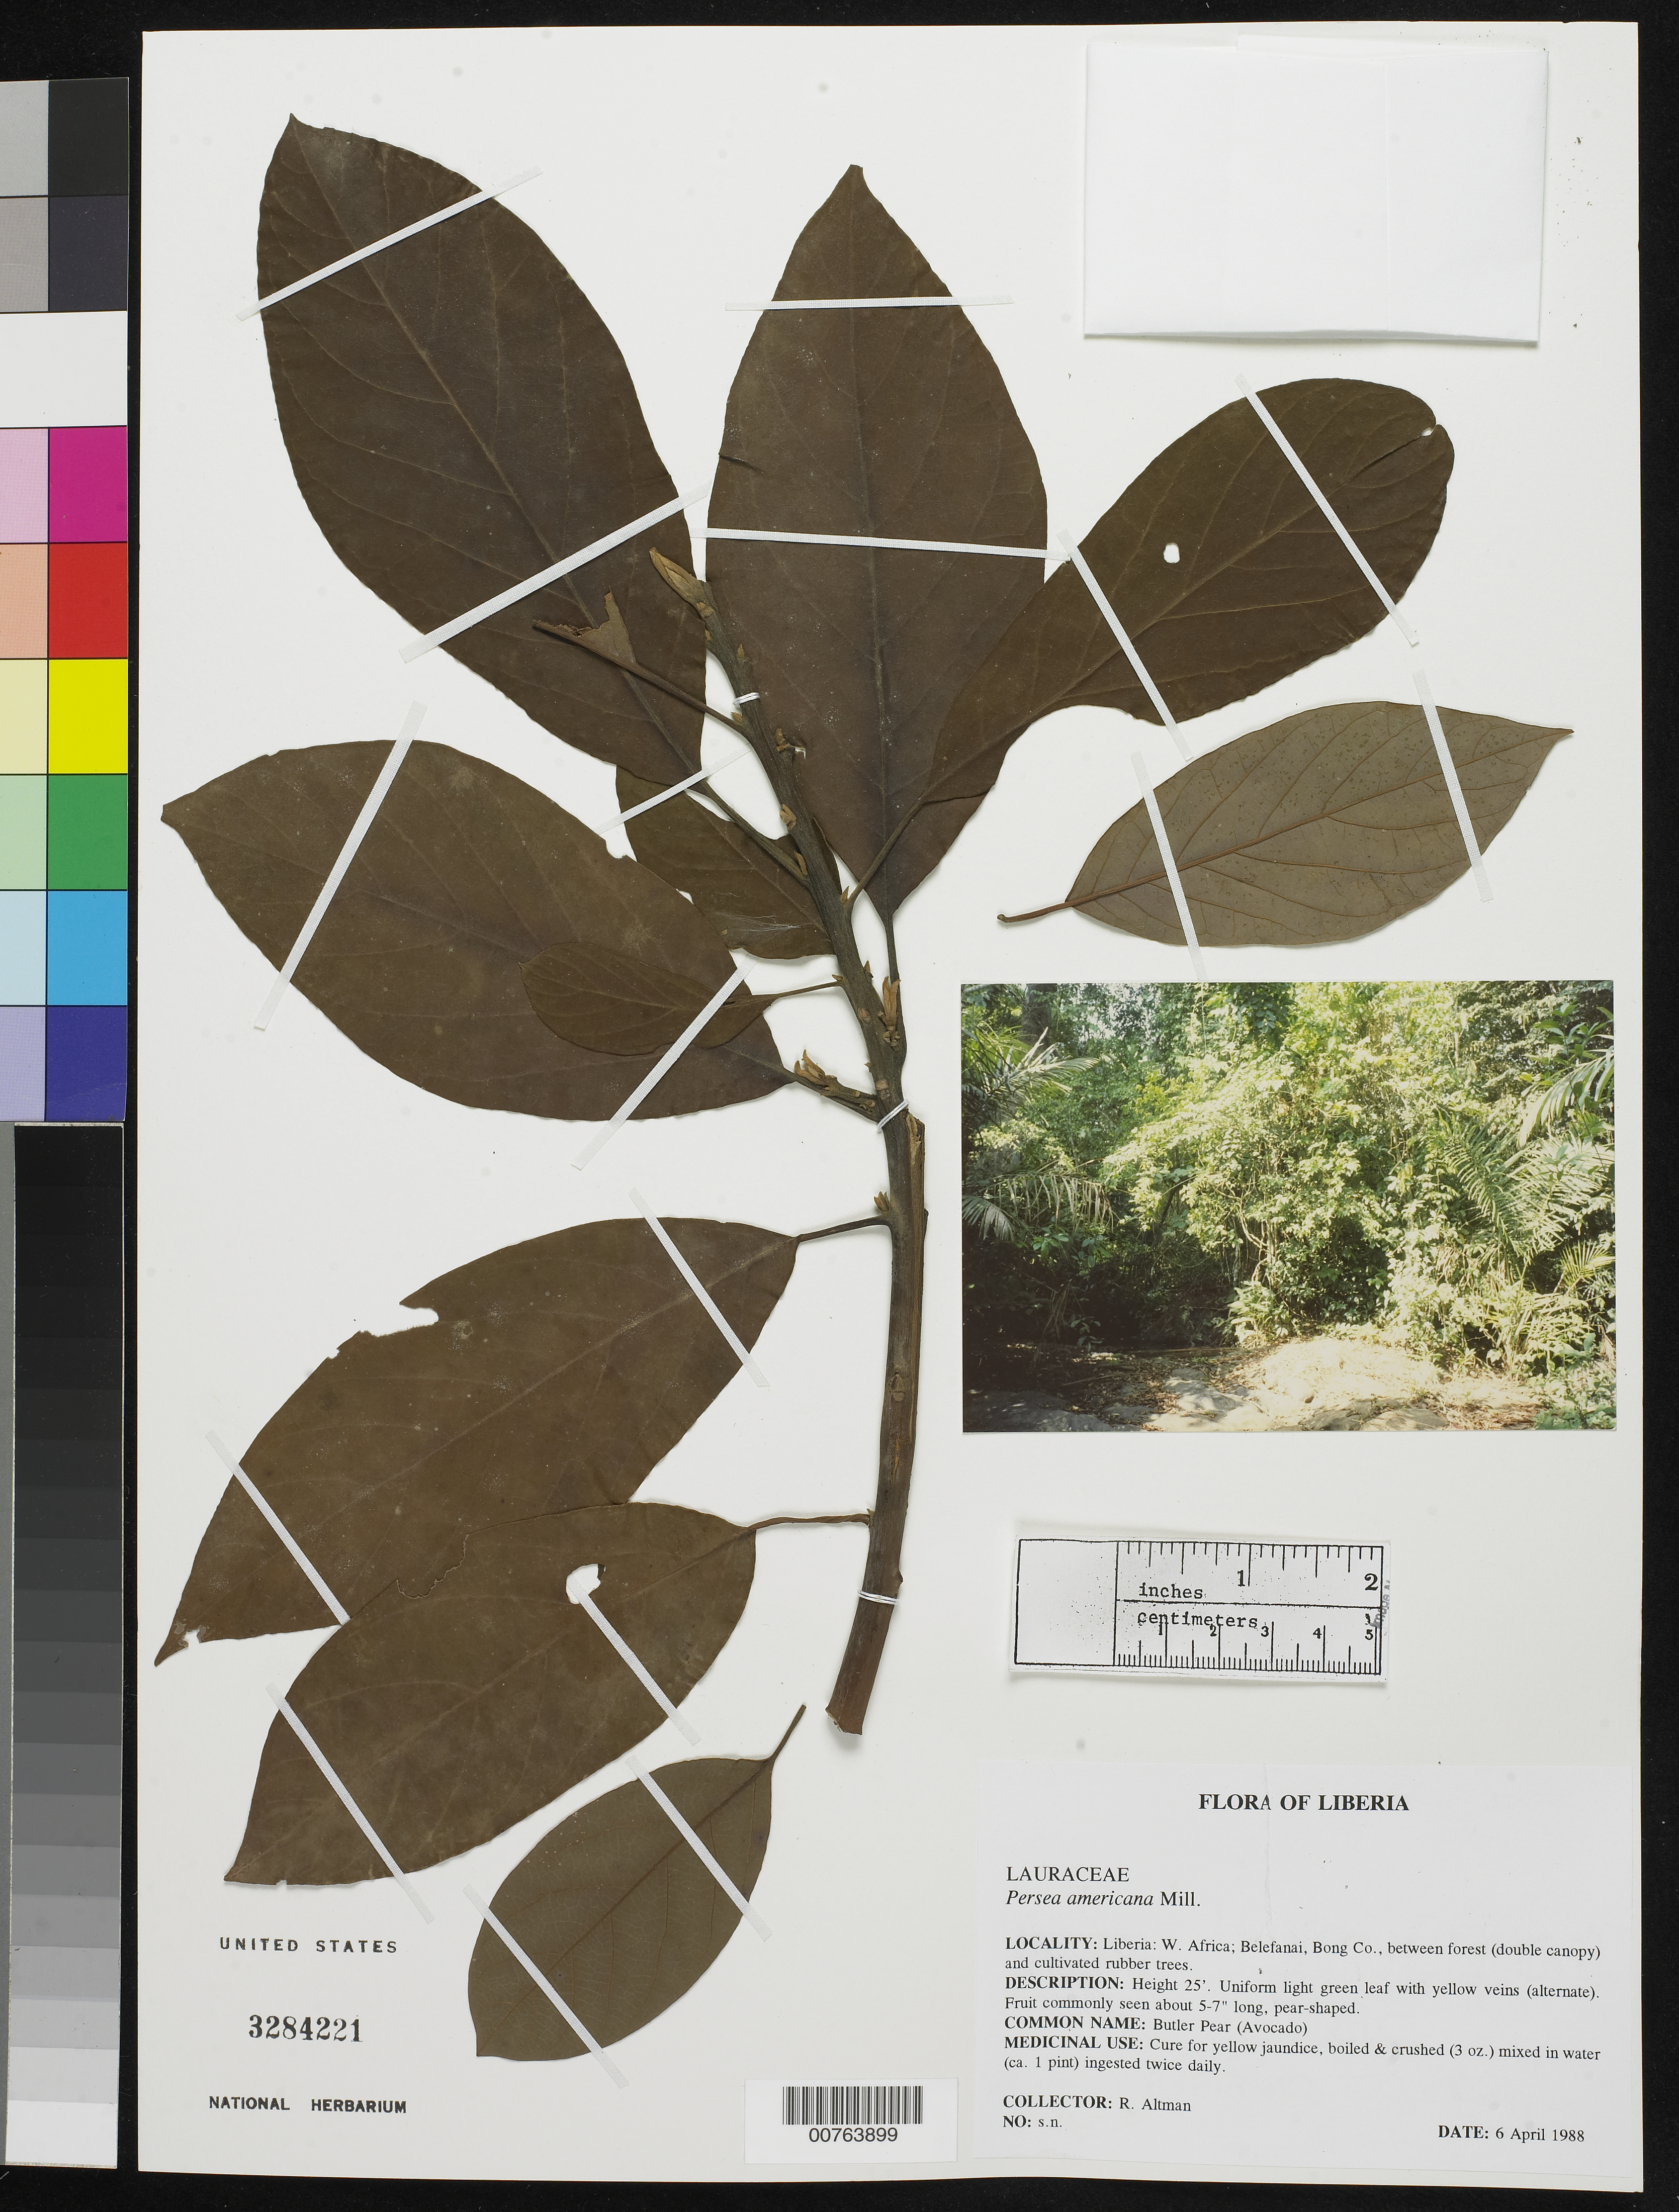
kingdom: Plantae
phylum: Tracheophyta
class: Magnoliopsida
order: Laurales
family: Lauraceae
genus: Persea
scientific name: Persea americana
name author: Mill.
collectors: R. Altman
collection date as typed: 6 Apr 1988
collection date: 1988-04-06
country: Liberia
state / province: Bong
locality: Belefanai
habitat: Double canopy forest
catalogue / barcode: US 3284221